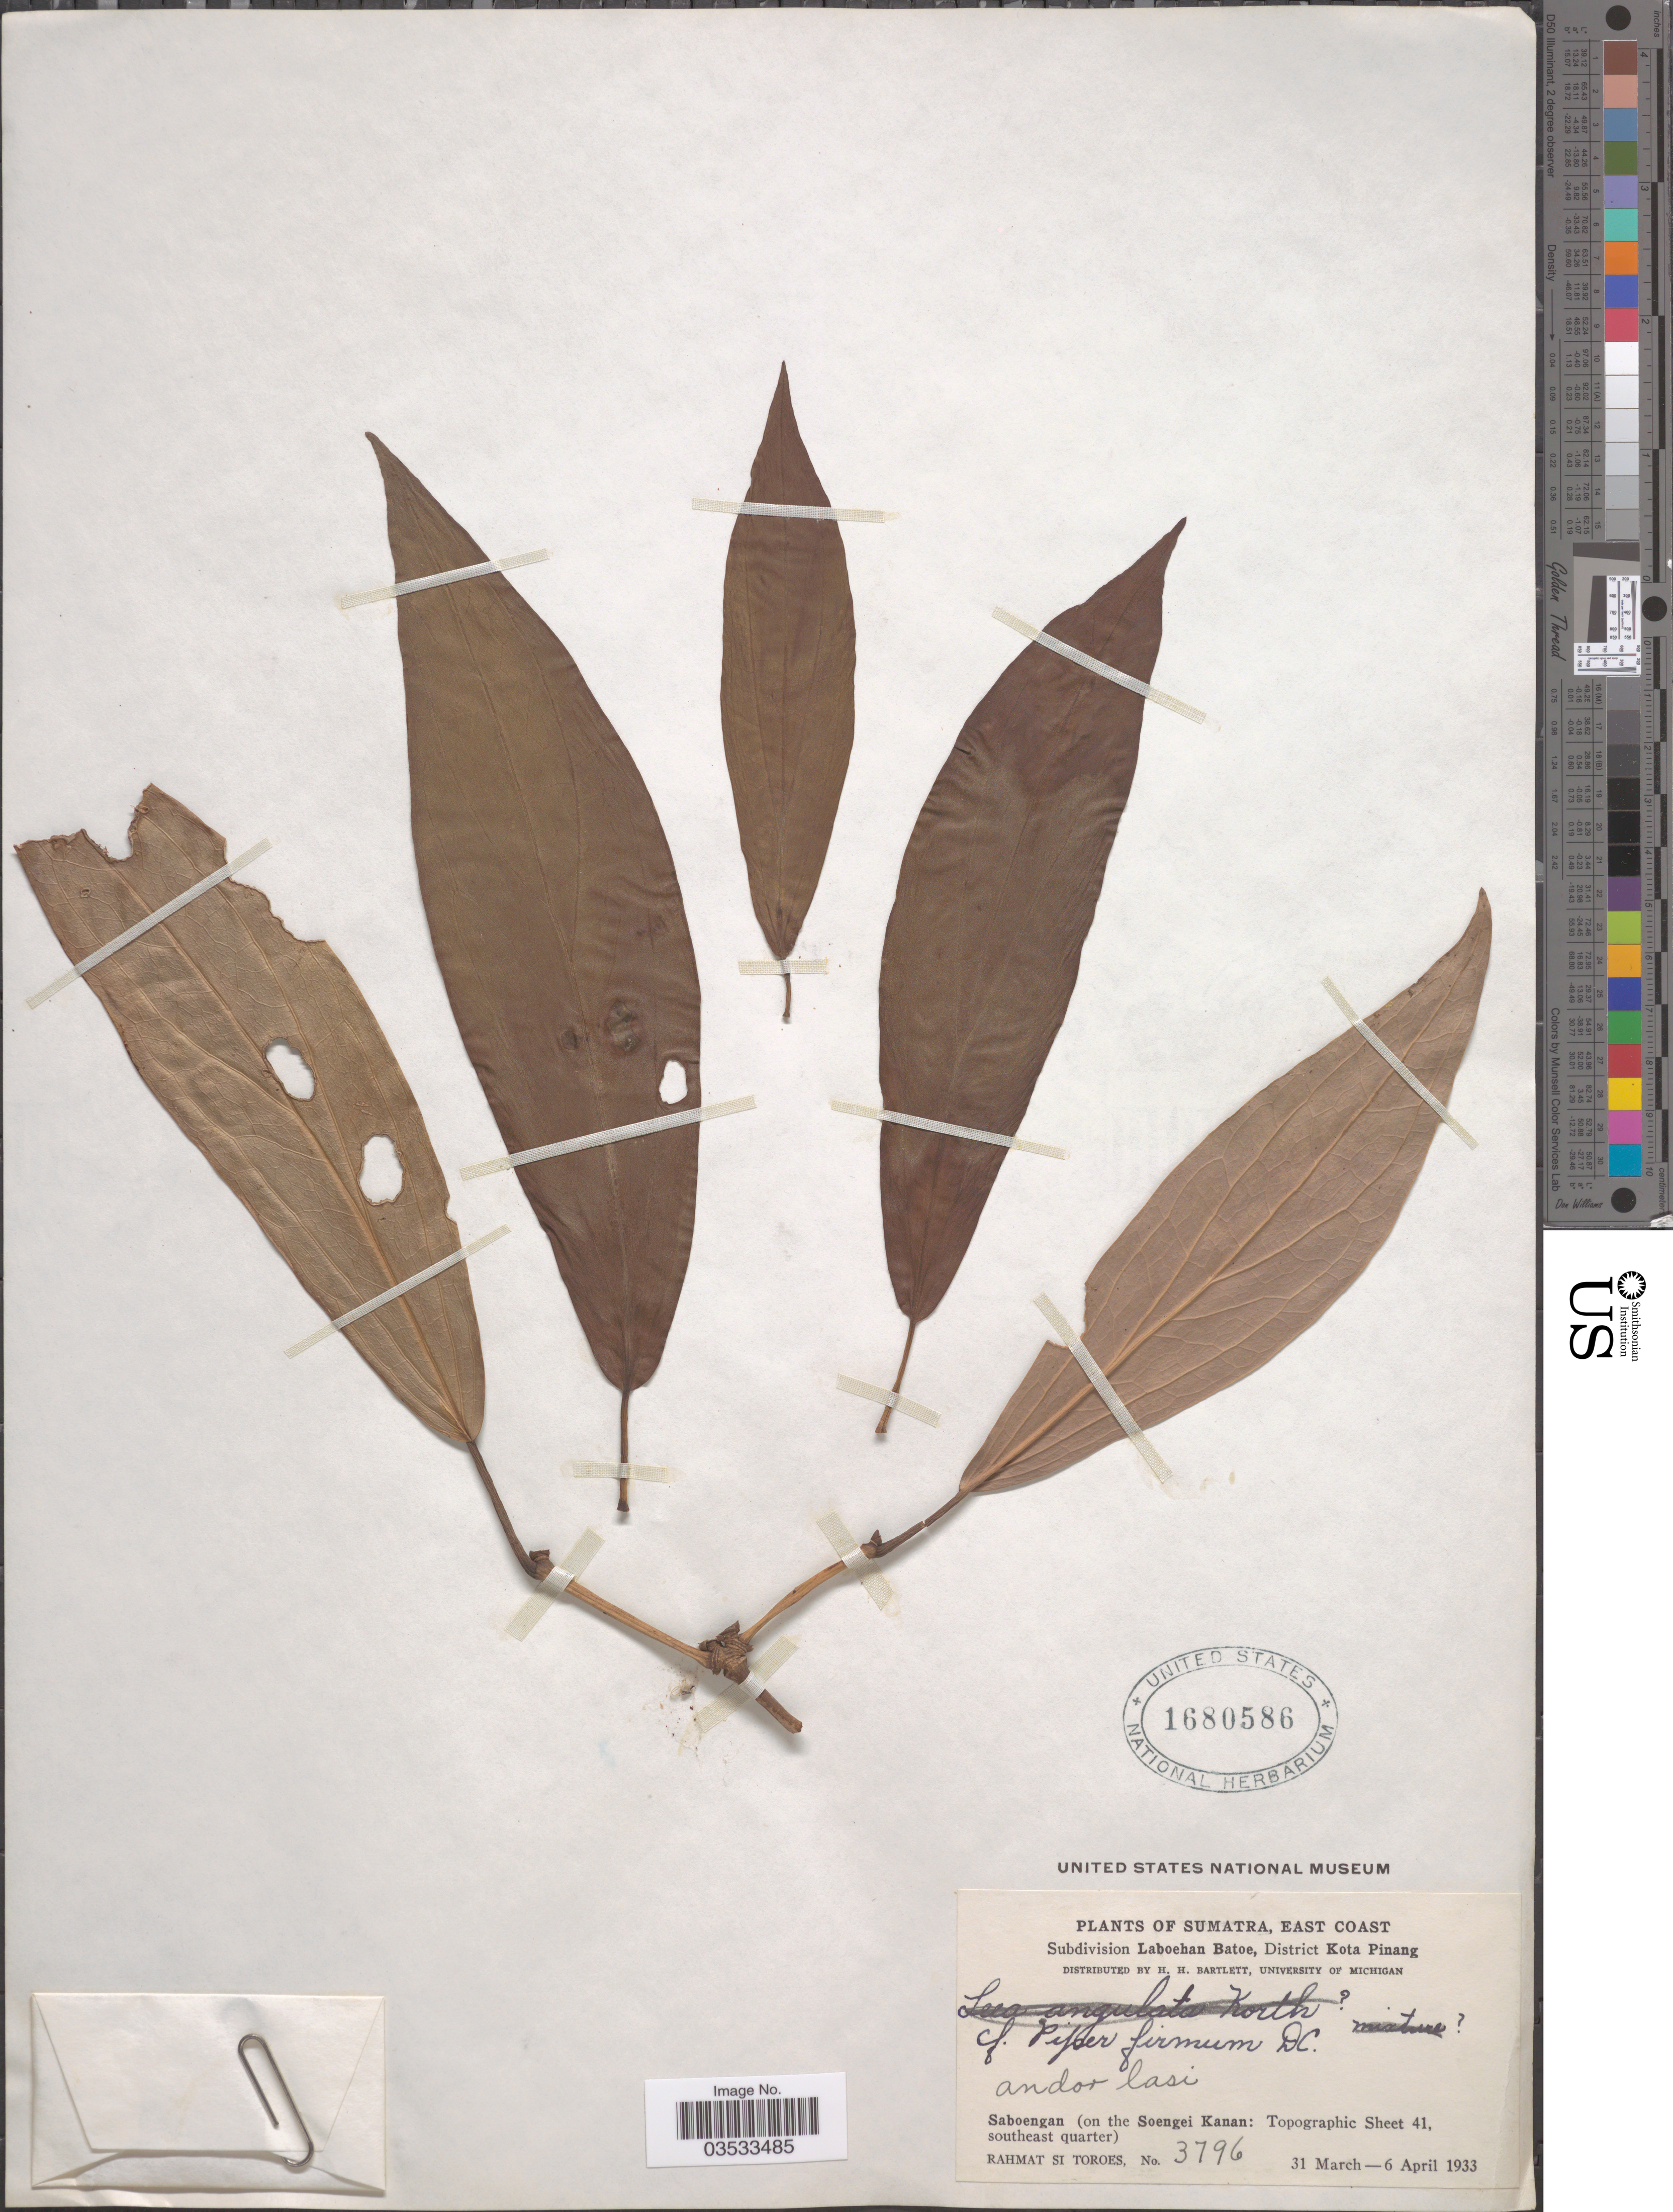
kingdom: Plantae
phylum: Tracheophyta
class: Magnoliopsida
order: Piperales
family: Piperaceae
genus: Piper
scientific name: Piper firmum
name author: C. DC.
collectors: Rahmat Si Boeea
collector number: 3796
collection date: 1933-03-31/1933-04-06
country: Indonesia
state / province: Sumatra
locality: East Coast. Subdivision Laboehan Batoe, District Kota Pinang. Andor lasi. [unsure placement] Saboengan (on the Soengei Kanan: Topographic Sheet 41, southeast quarter).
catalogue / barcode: US 1680586